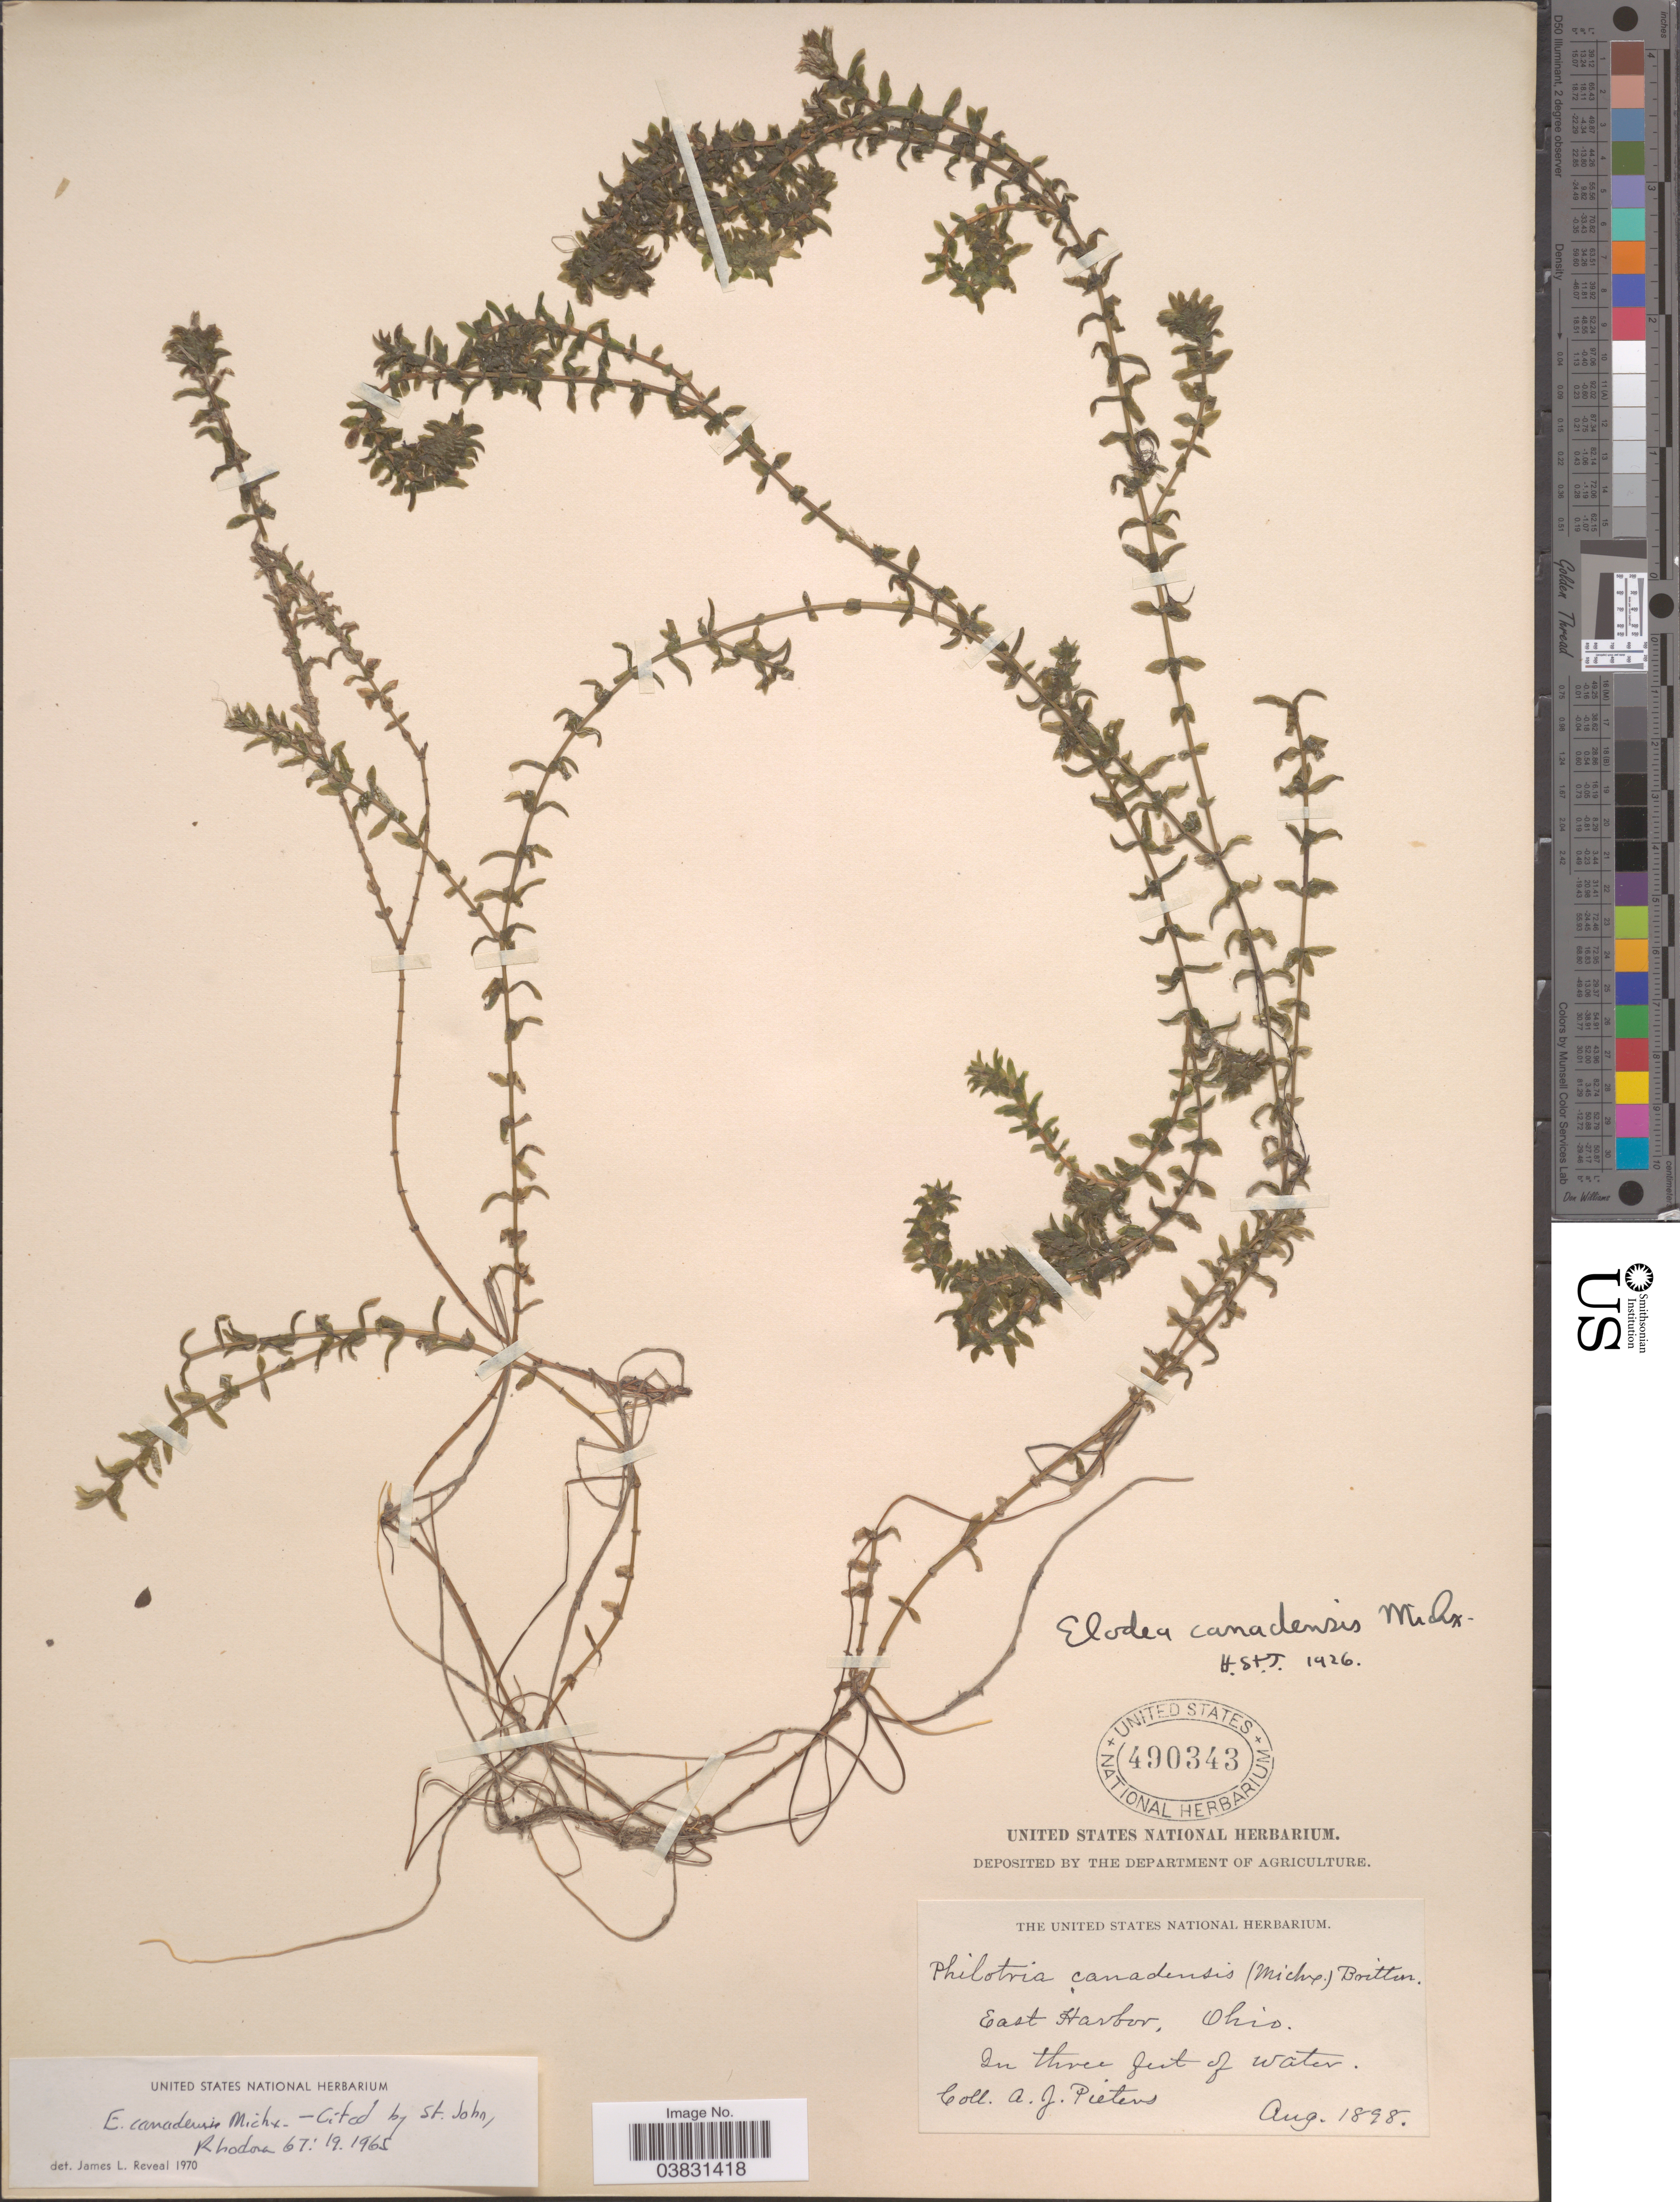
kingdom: Plantae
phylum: Tracheophyta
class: Liliopsida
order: Alismatales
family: Hydrocharitaceae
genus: Elodea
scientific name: Elodea canadensis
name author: Michx.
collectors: A. Pieters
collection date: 1898-08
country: United States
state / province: Ohio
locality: East Harbor.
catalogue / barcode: US 490343